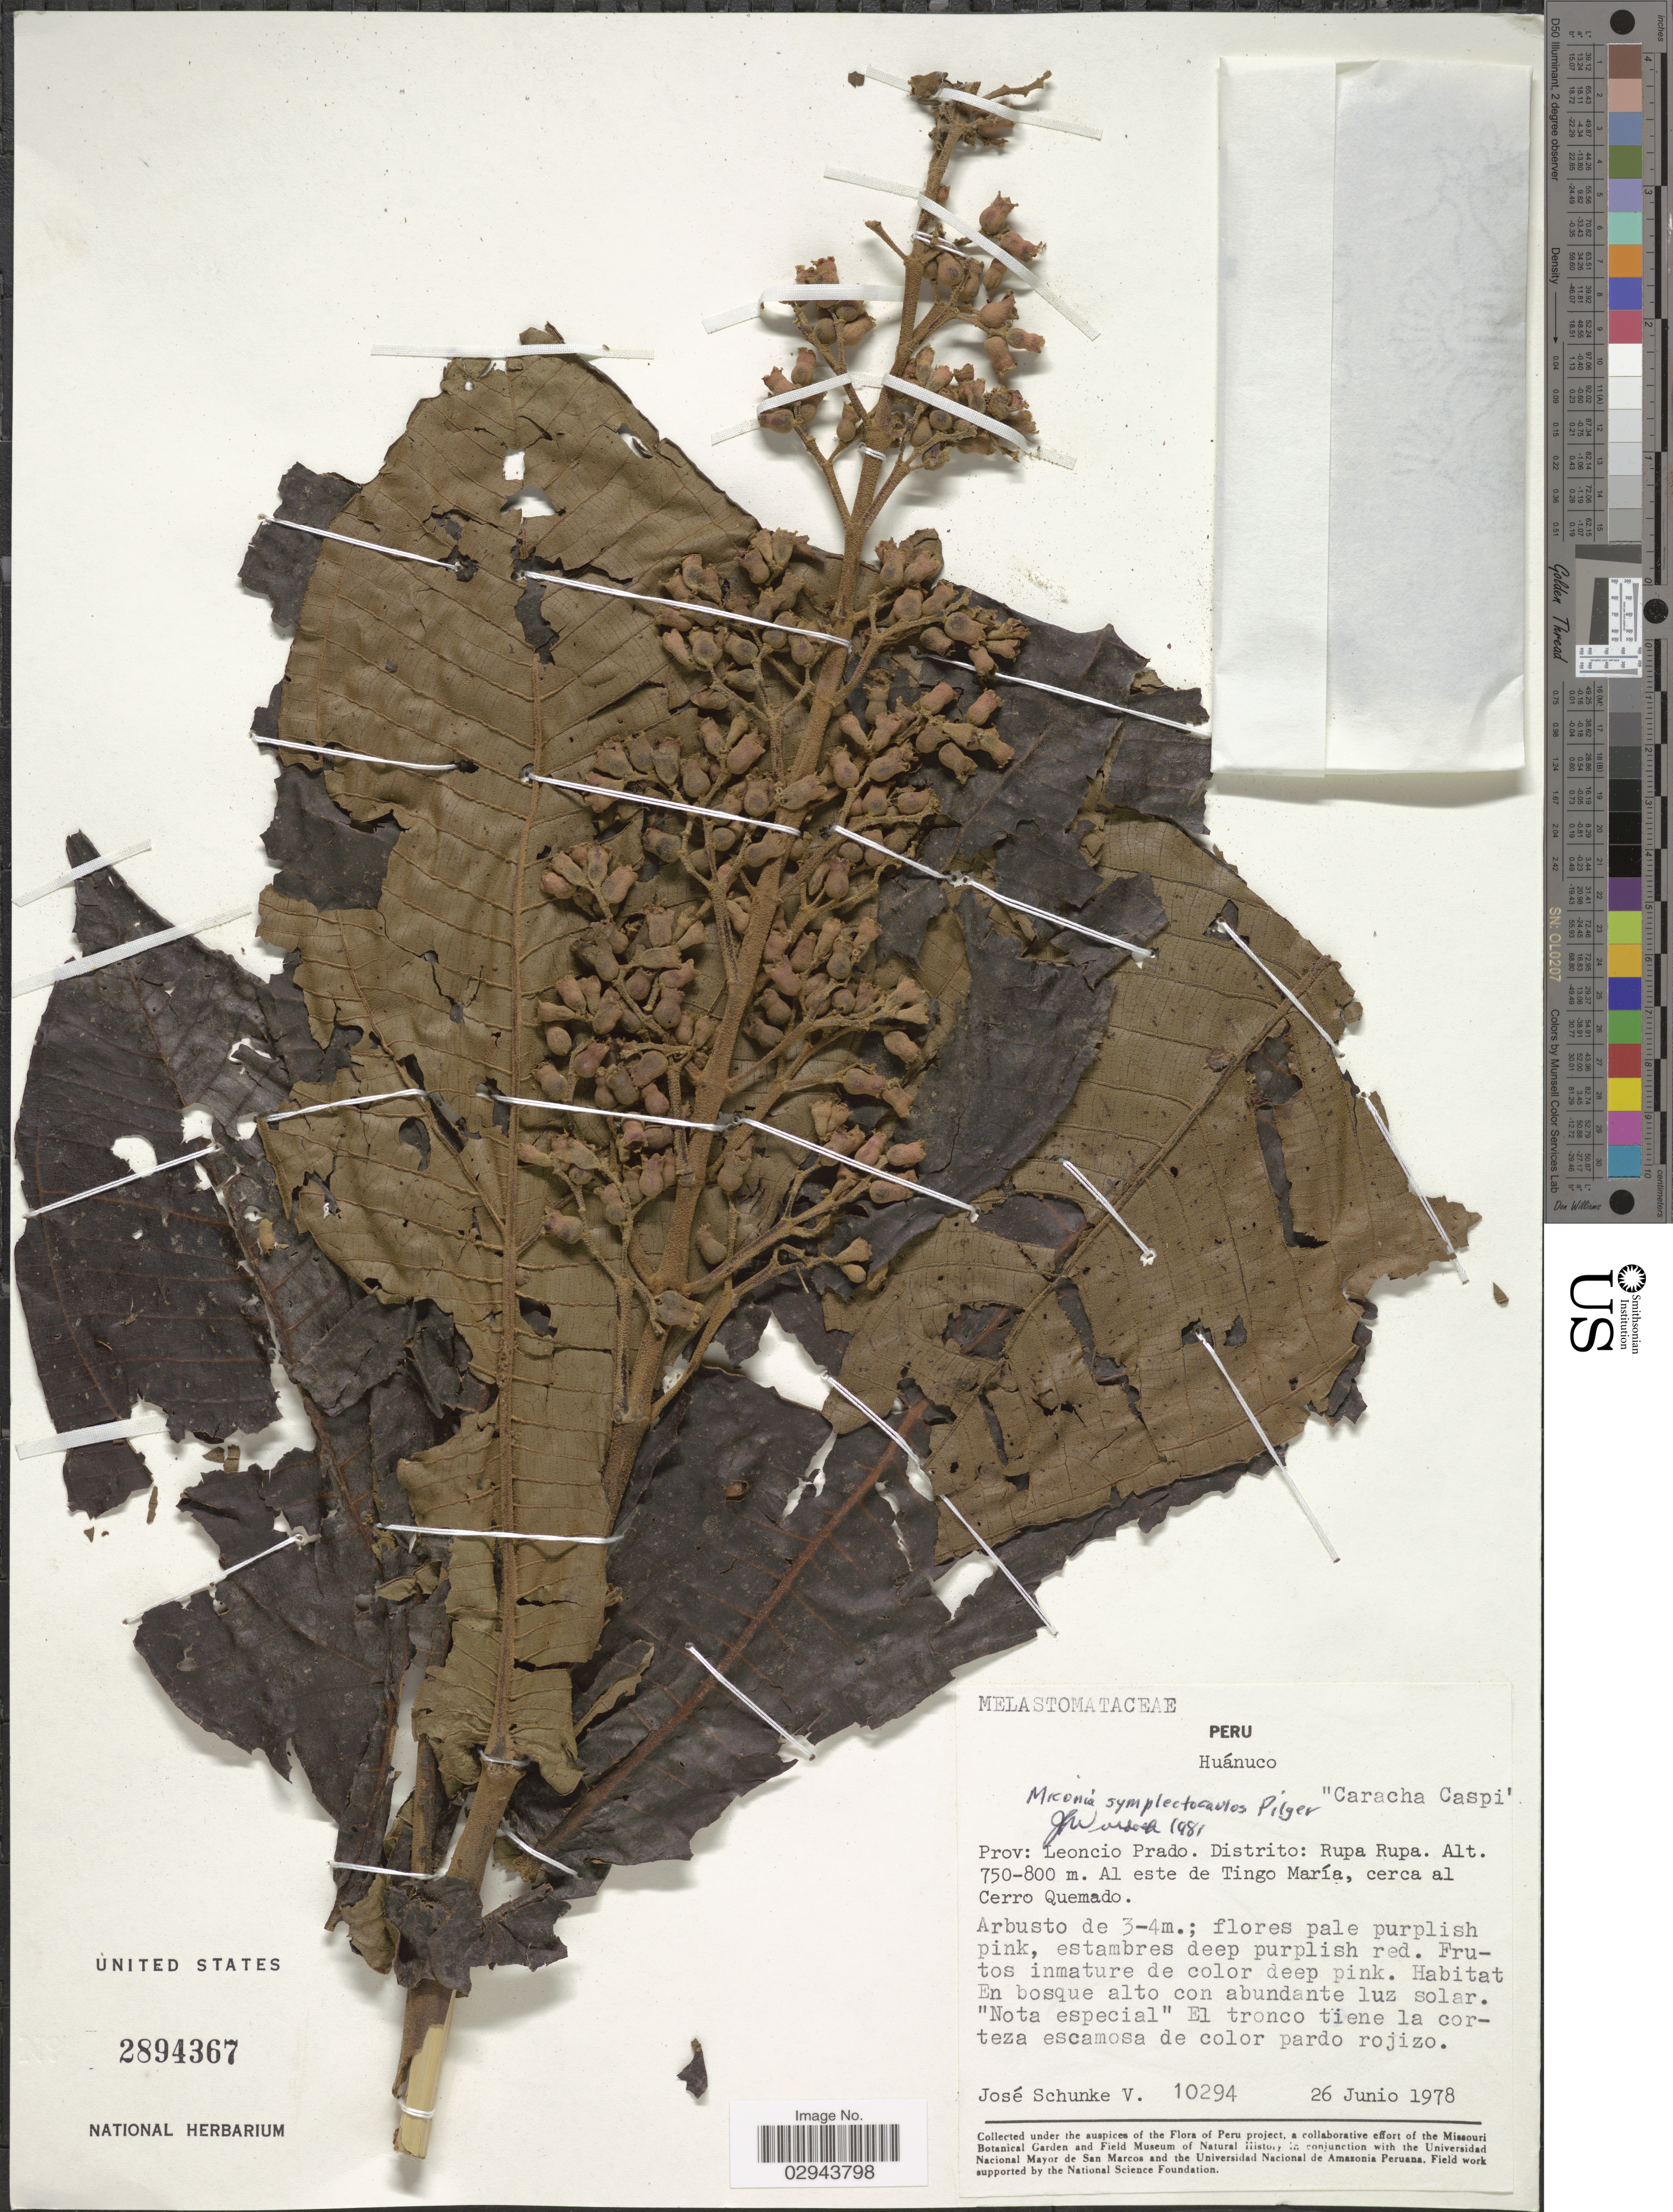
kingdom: Plantae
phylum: Tracheophyta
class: Magnoliopsida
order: Myrtales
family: Melastomataceae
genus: Miconia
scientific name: Miconia symplectocaulos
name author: Pilg.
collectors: J. Schunke Vigo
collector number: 10294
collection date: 1978-06-26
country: Peru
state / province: Huánuco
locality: Prov: Leoncio Prado. Distrito: Rupa Rupa. Al este de Tingo María, cerca al Cerro Quemado.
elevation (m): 750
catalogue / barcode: US 2894367